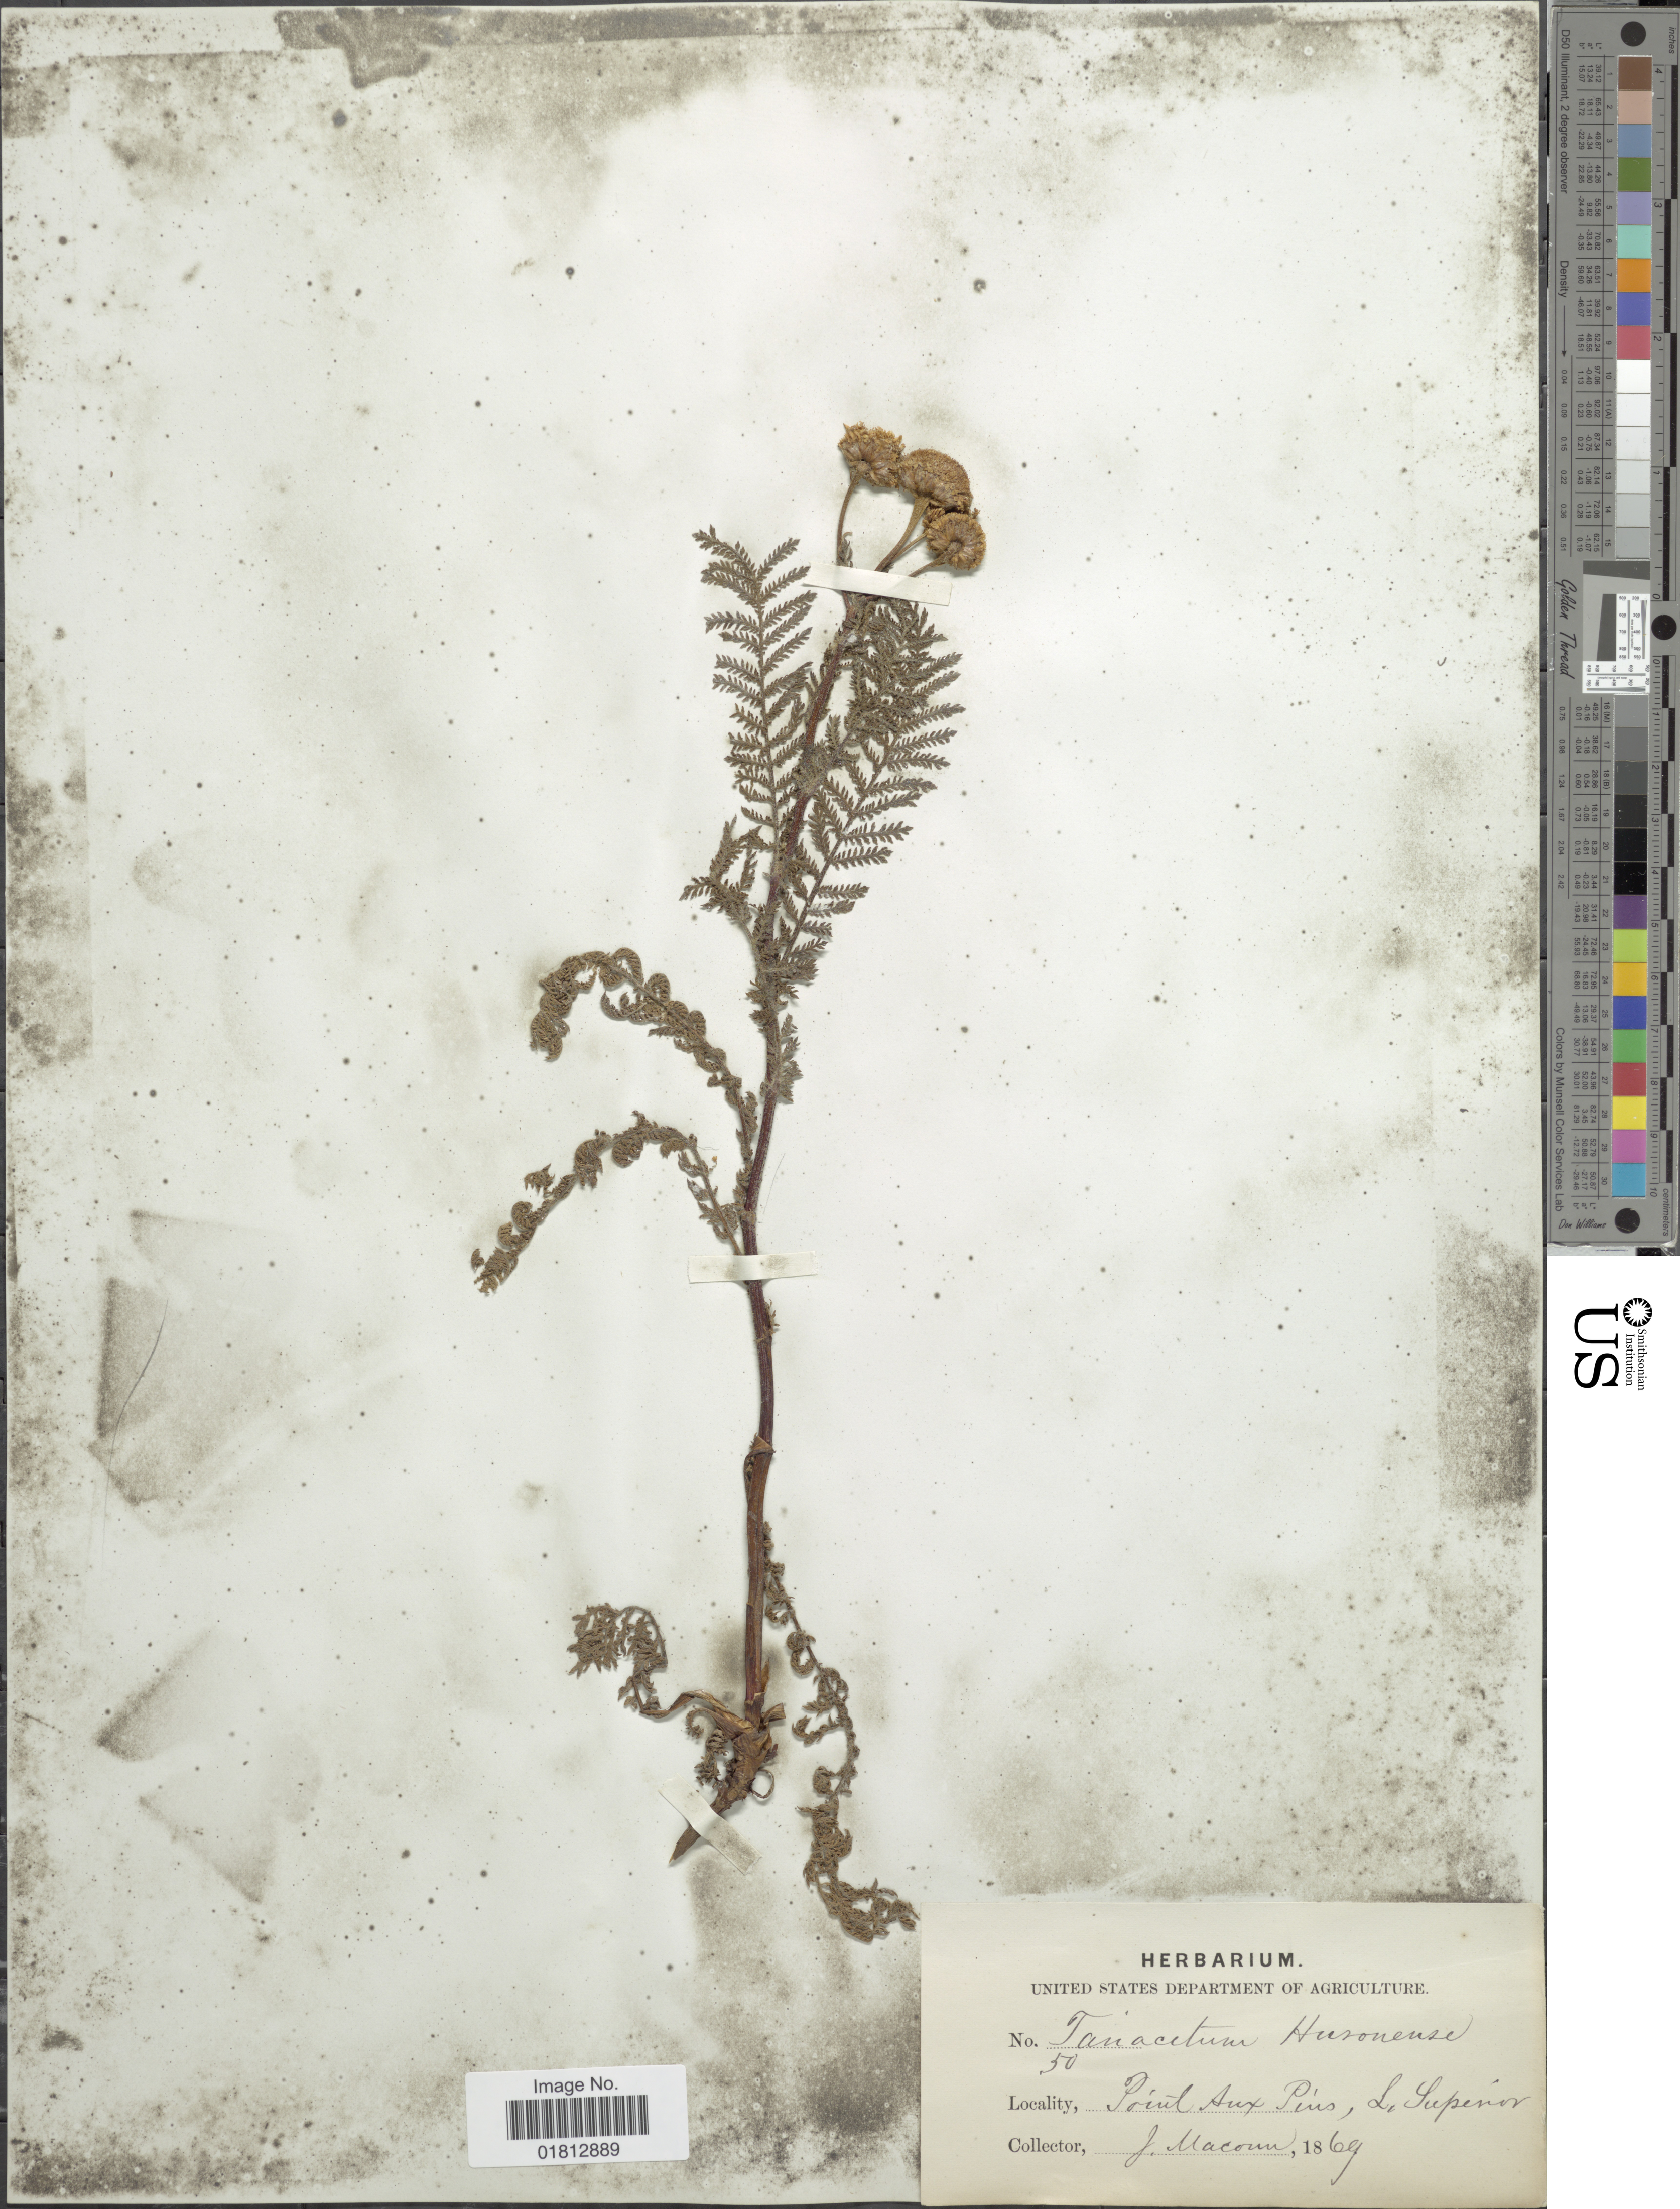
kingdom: Plantae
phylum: Tracheophyta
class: Magnoliopsida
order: Asterales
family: Asteraceae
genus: Tanacetum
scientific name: Tanacetum huronense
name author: Nutt.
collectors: J. Macoun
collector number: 50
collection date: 1869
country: Canada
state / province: Ontario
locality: Point Aux Pins, Lake Superior